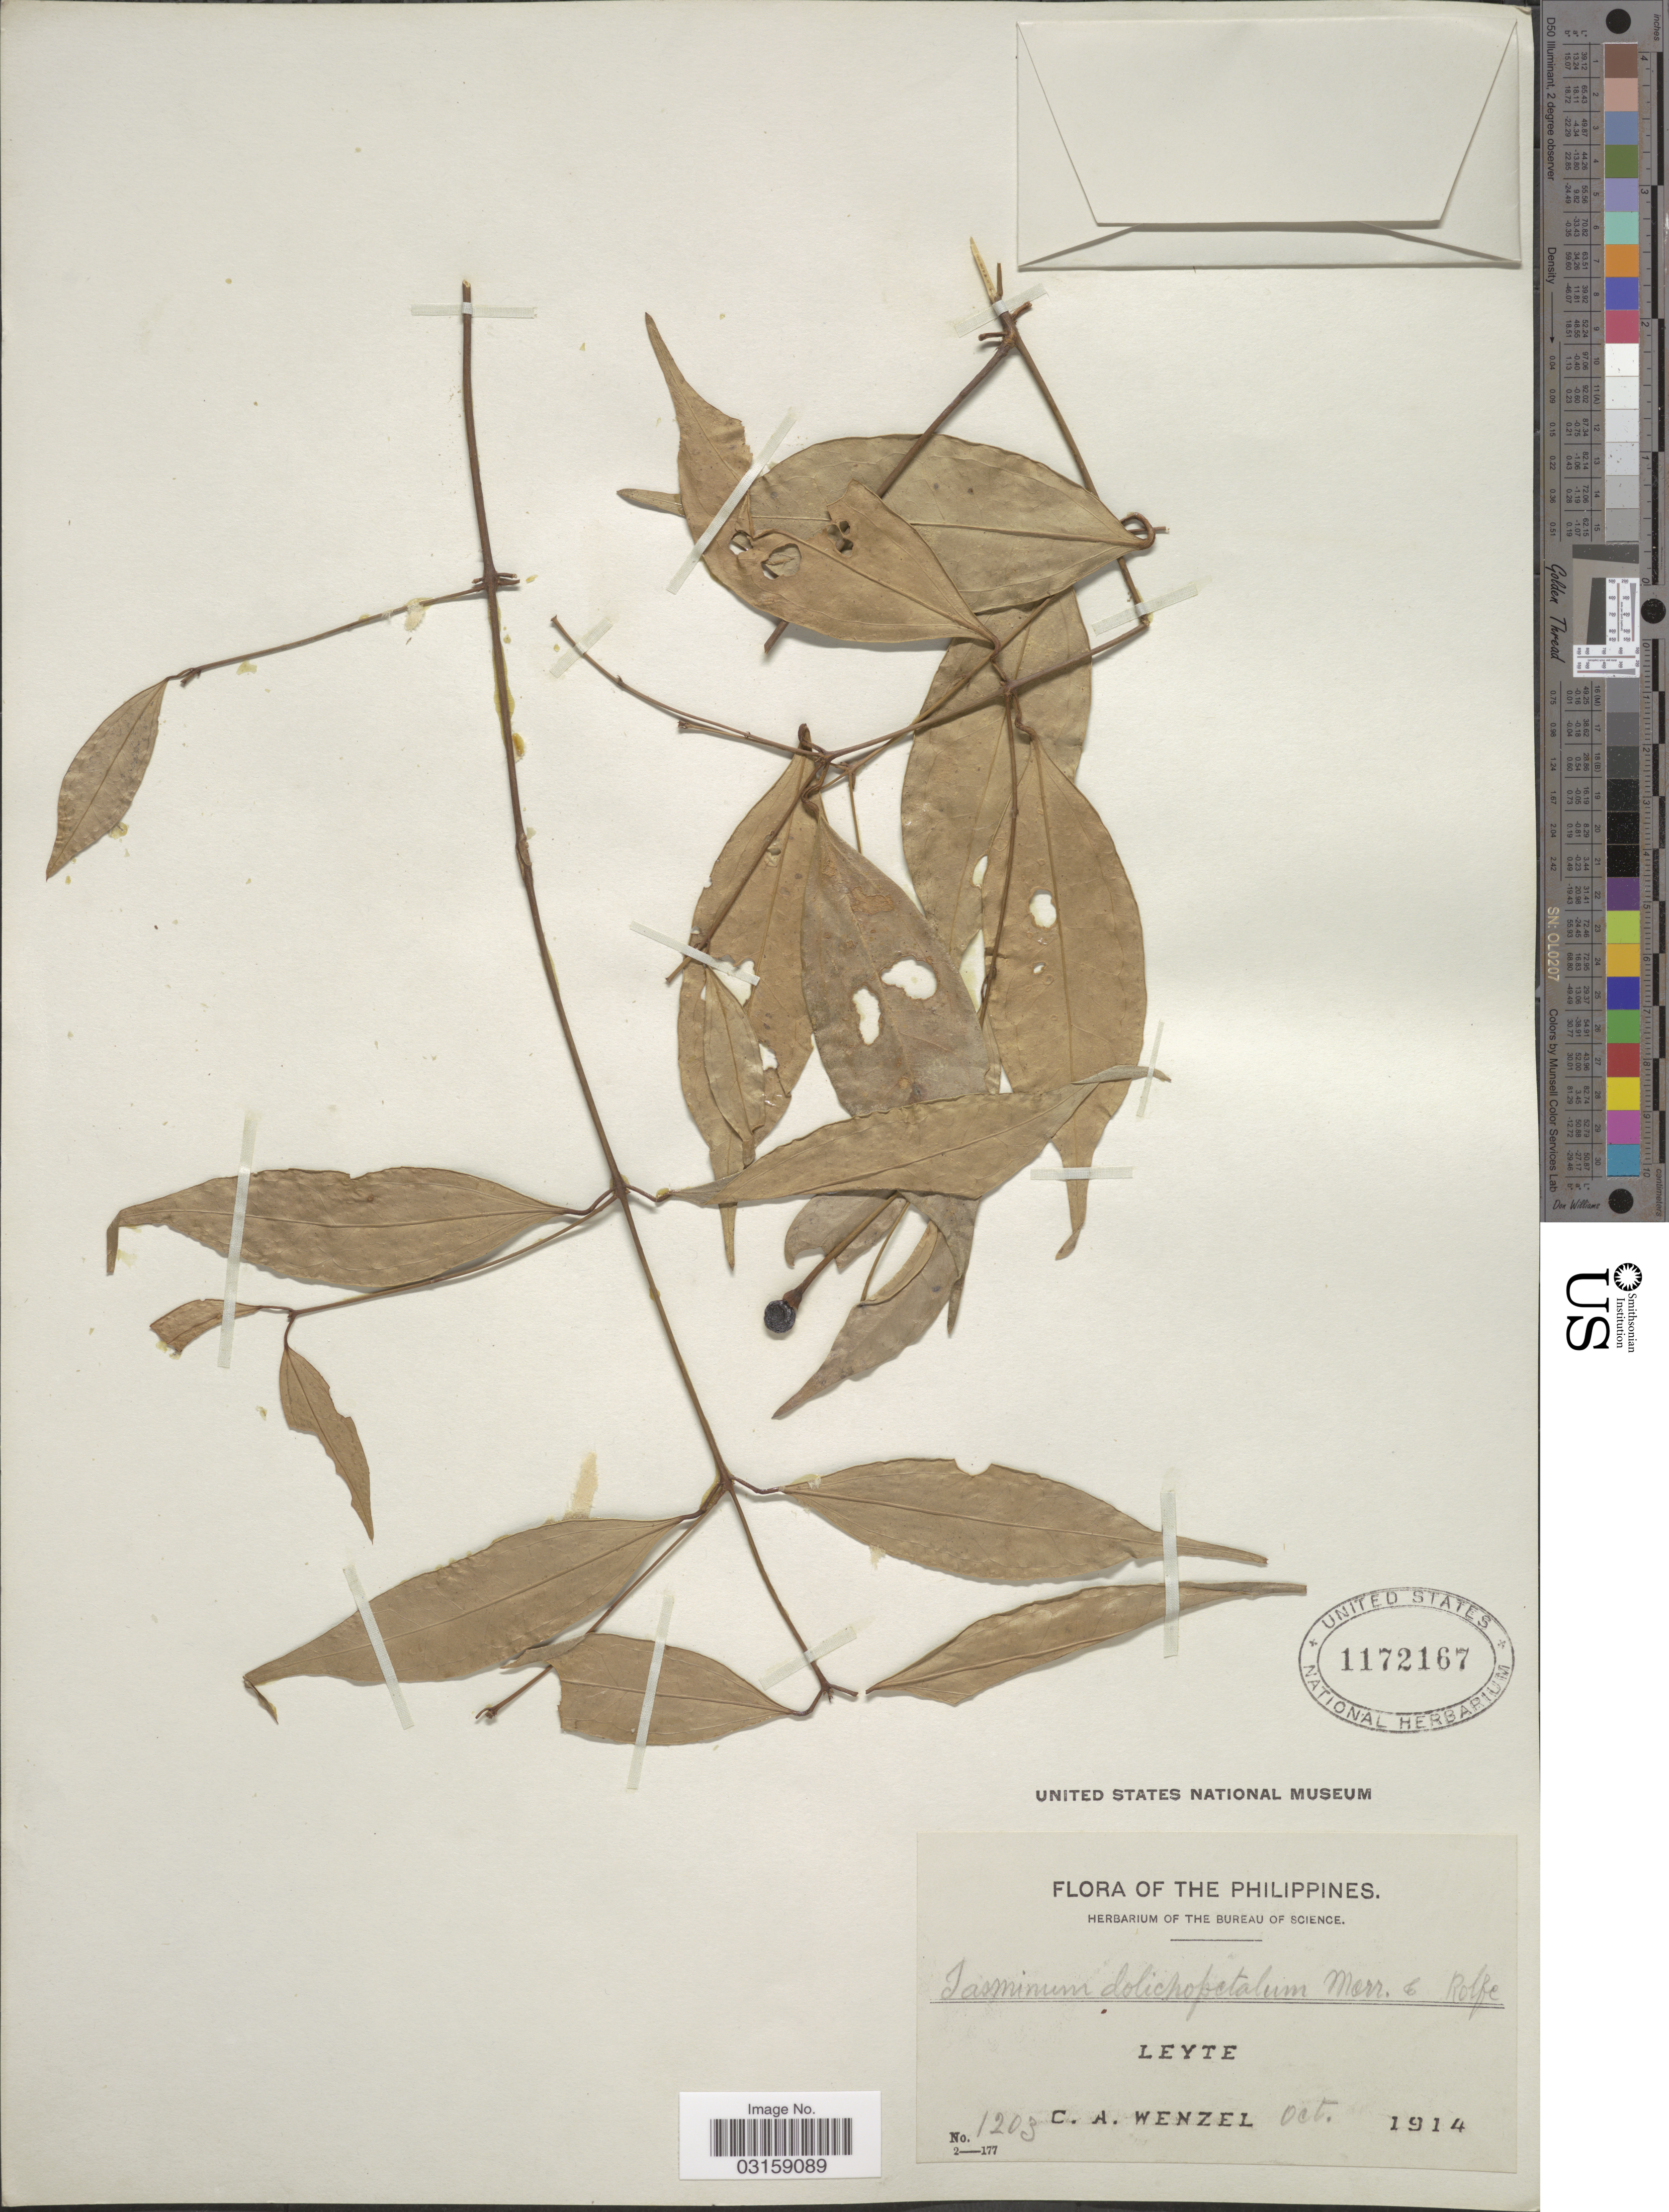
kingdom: Plantae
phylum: Tracheophyta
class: Magnoliopsida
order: Lamiales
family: Oleaceae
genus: Jasminum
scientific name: Jasminum dolichopetalum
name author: Merr. & Rolfe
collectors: C. Wenzel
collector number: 1203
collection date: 1914-10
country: Philippines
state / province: Eastern Visayas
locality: Leyte.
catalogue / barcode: US 1172167